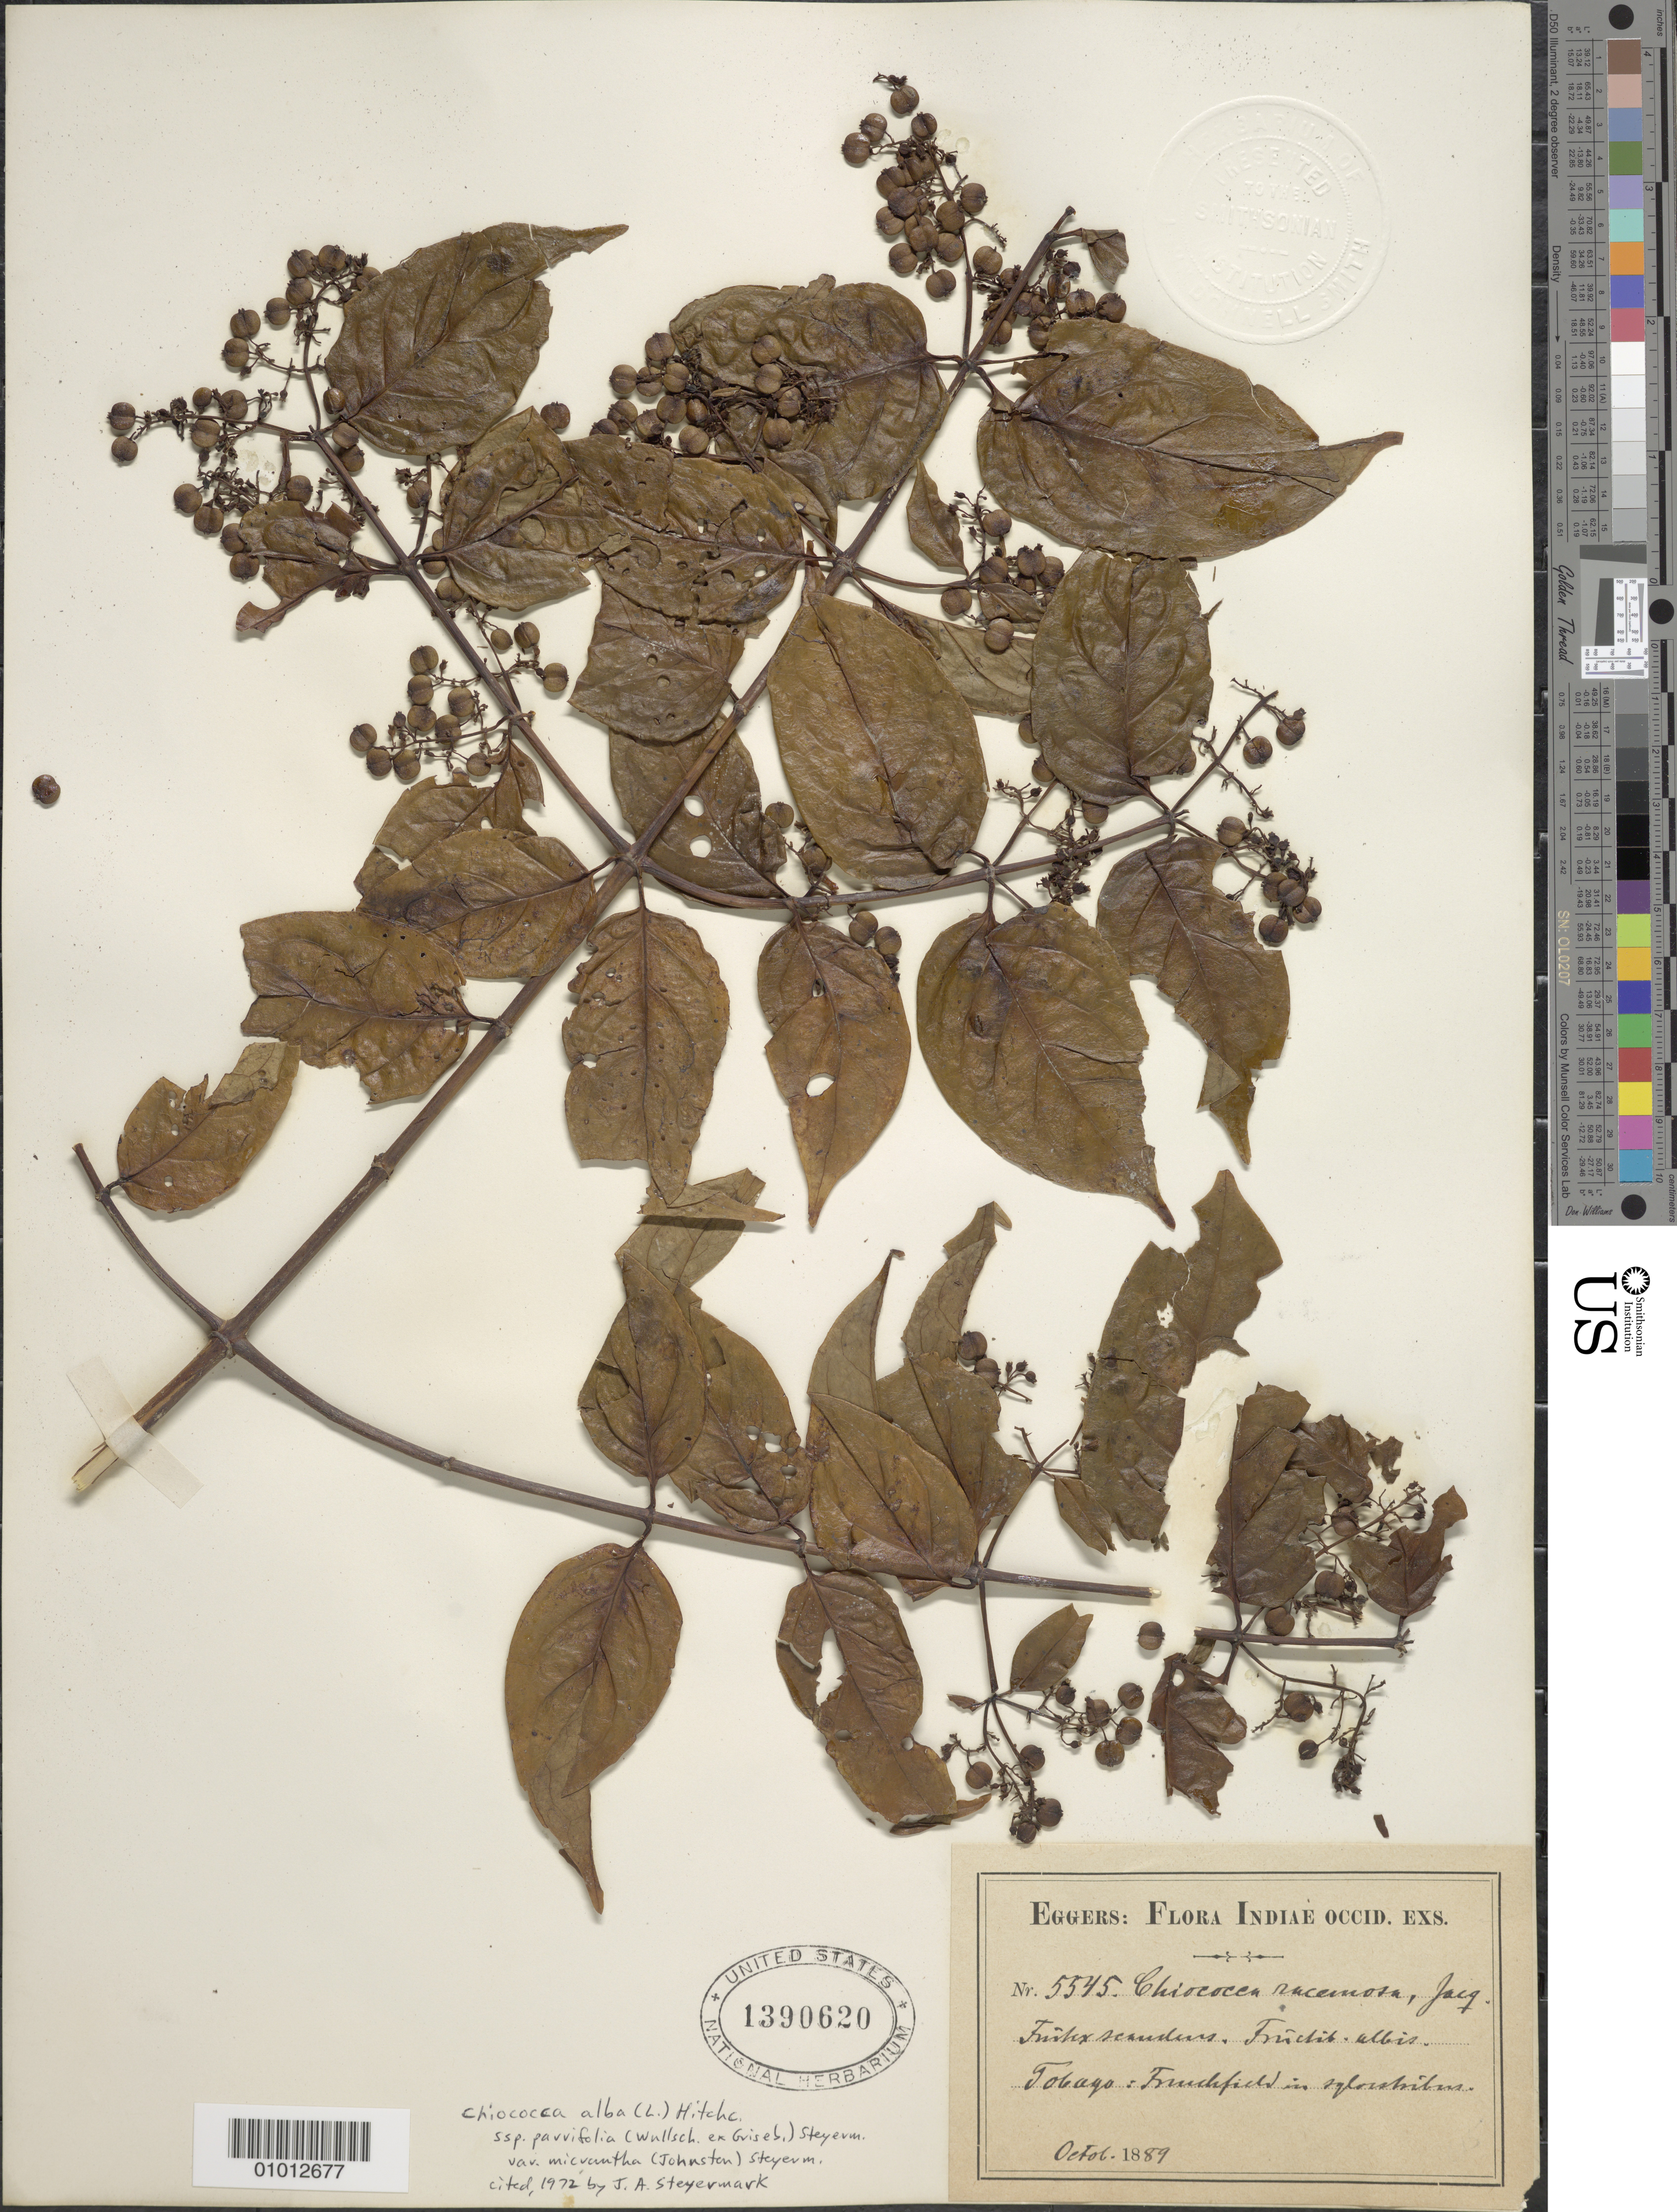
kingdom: Plantae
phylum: Tracheophyta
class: Magnoliopsida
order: Gentianales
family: Rubiaceae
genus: Chiococca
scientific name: Chiococca alba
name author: (L.) Hitchc.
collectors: H. F. A. von Eggers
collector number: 5545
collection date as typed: Oct 1889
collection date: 1889-10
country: Trinidad and Tobago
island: Tobago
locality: Frenchfield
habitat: In sylvis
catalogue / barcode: US 1390620